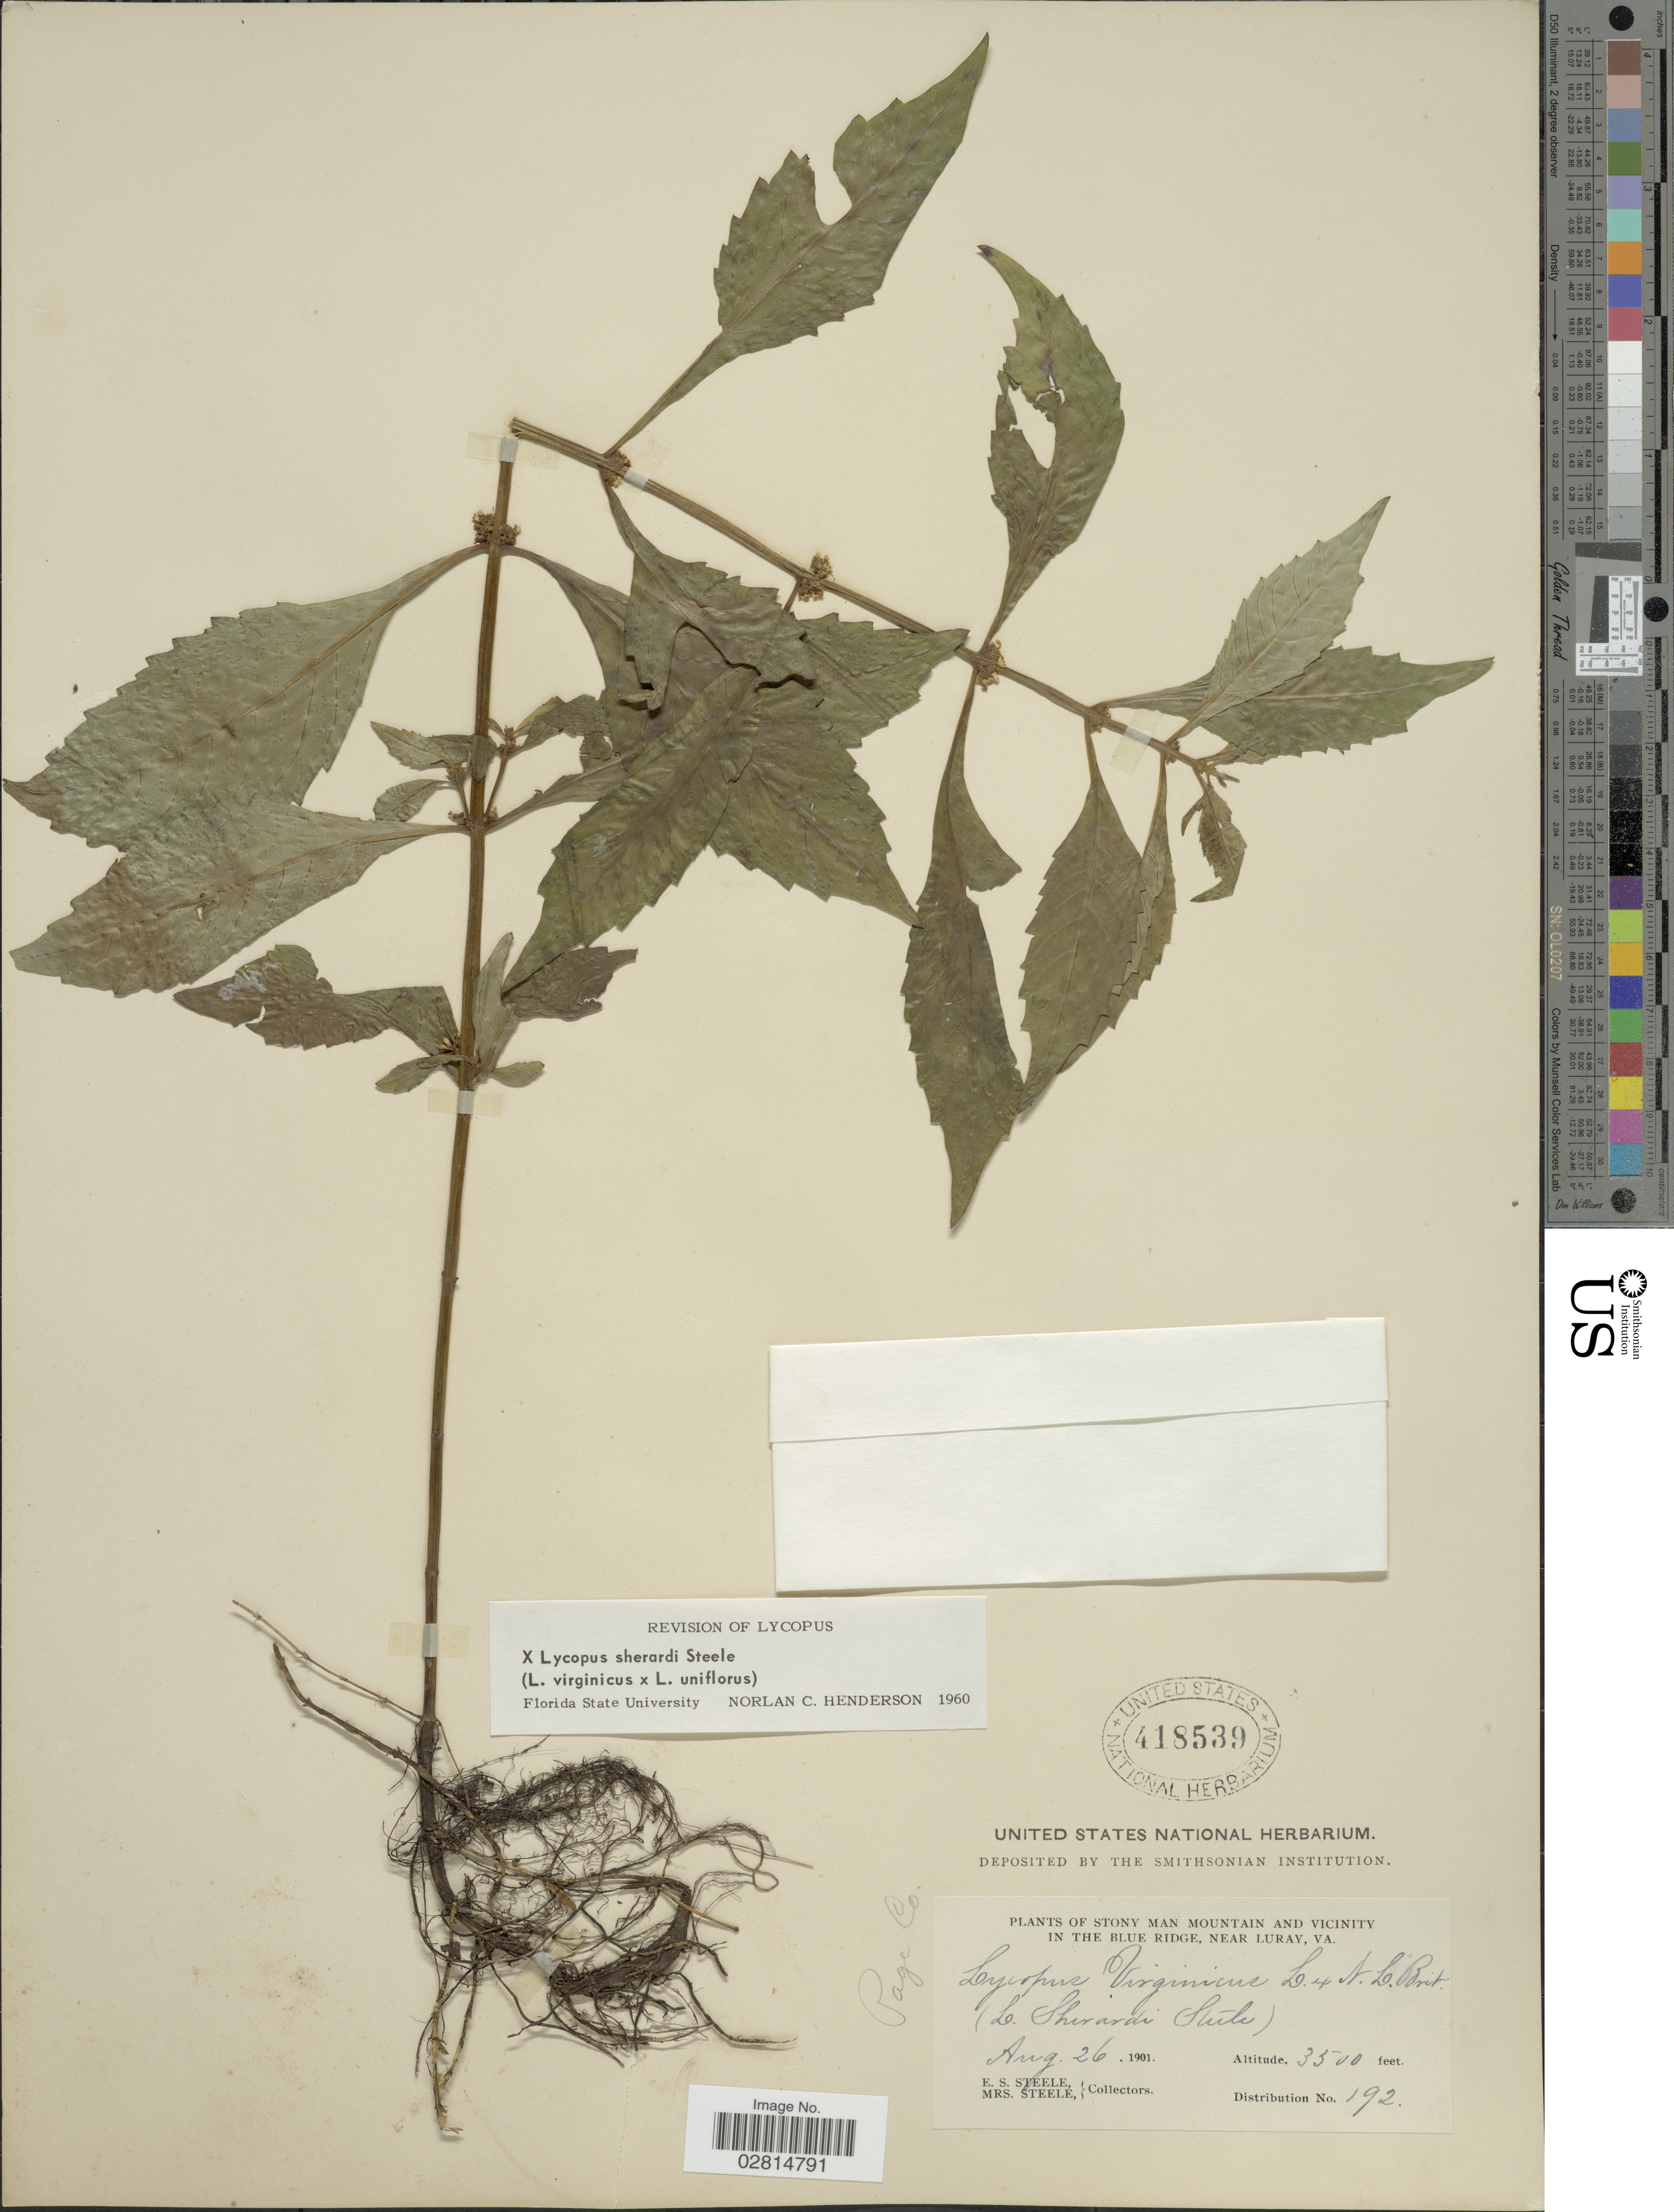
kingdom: Plantae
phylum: Tracheophyta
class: Magnoliopsida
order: Lamiales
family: Lamiaceae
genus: Lycopus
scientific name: Lycopus x sherardii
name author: E.S. Steele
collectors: E. Steele & Mrs. E. S. Steele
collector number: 192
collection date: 1901-08-26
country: United States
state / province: Virginia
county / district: Page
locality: Stony Man Mountain and Vicinity in the Blue Ridge, Near Luray. Page Co.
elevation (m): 1067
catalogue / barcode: US 418539